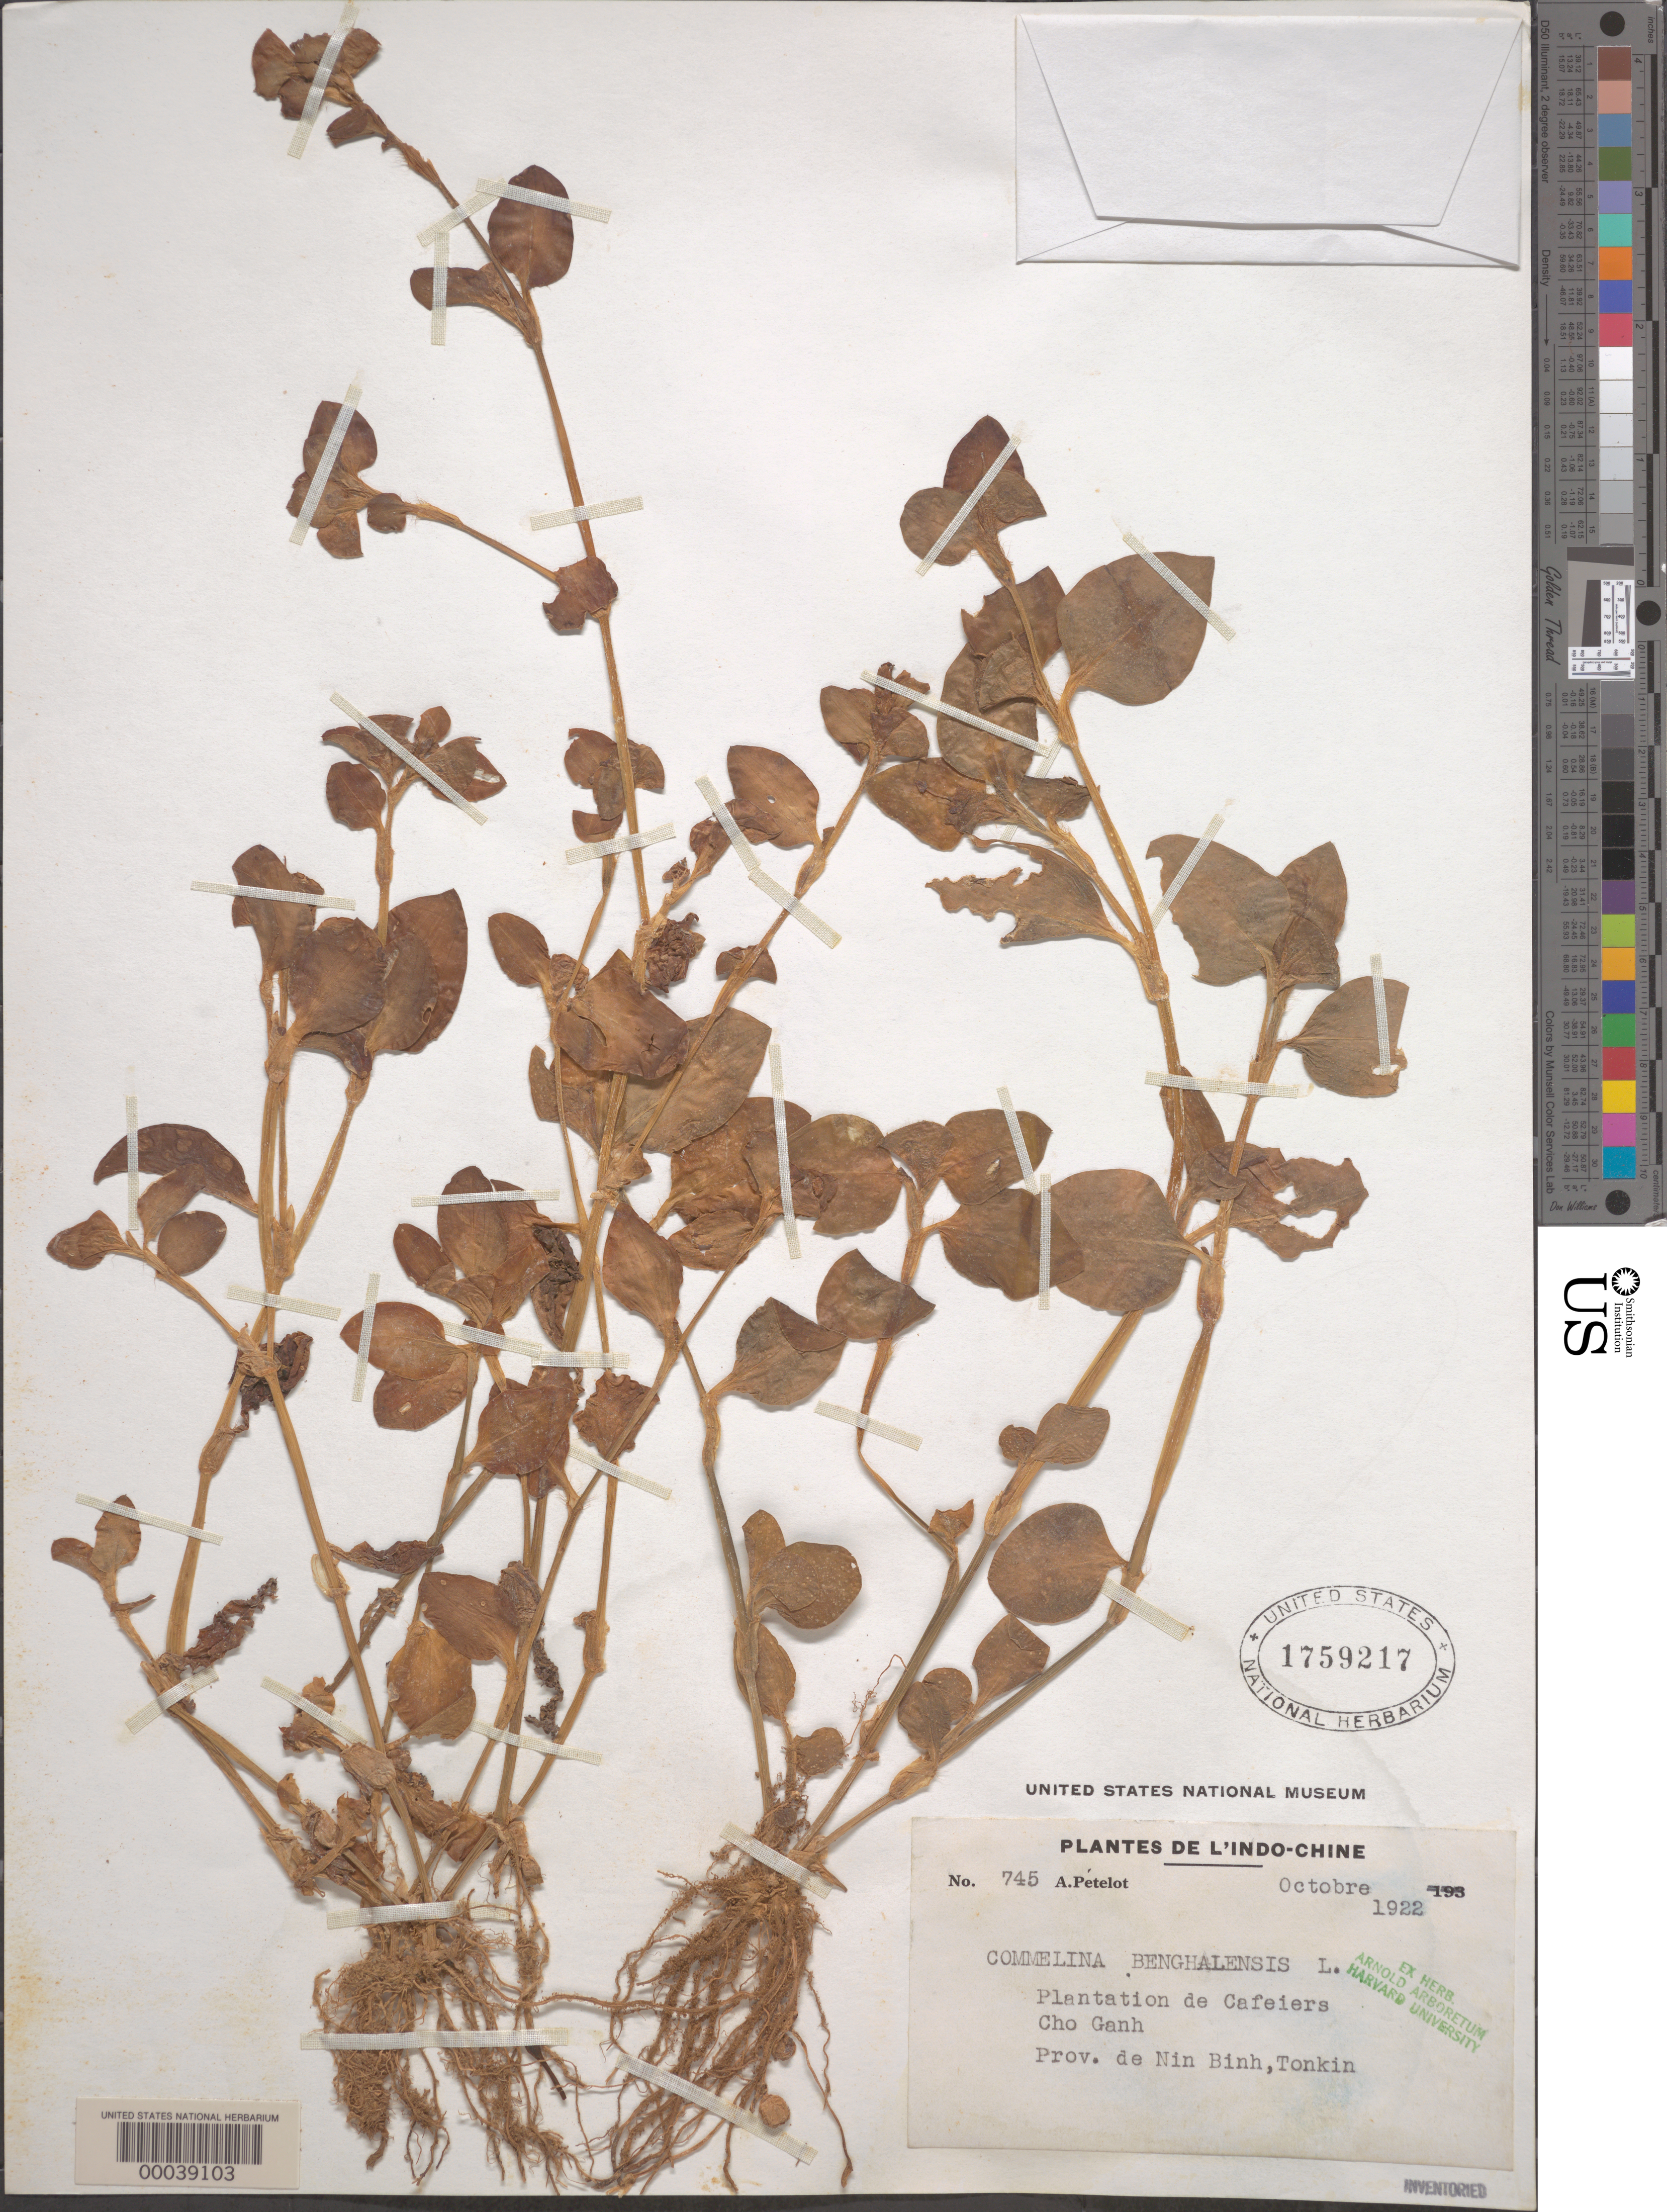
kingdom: Plantae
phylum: Tracheophyta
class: Liliopsida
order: Commelinales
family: Commelinaceae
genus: Commelina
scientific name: Commelina benghalensis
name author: L.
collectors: P. A. Pételot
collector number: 745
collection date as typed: Oct 1922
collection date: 1922-10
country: Vietnam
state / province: Tonkin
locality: Nin binh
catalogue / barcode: US 1759217